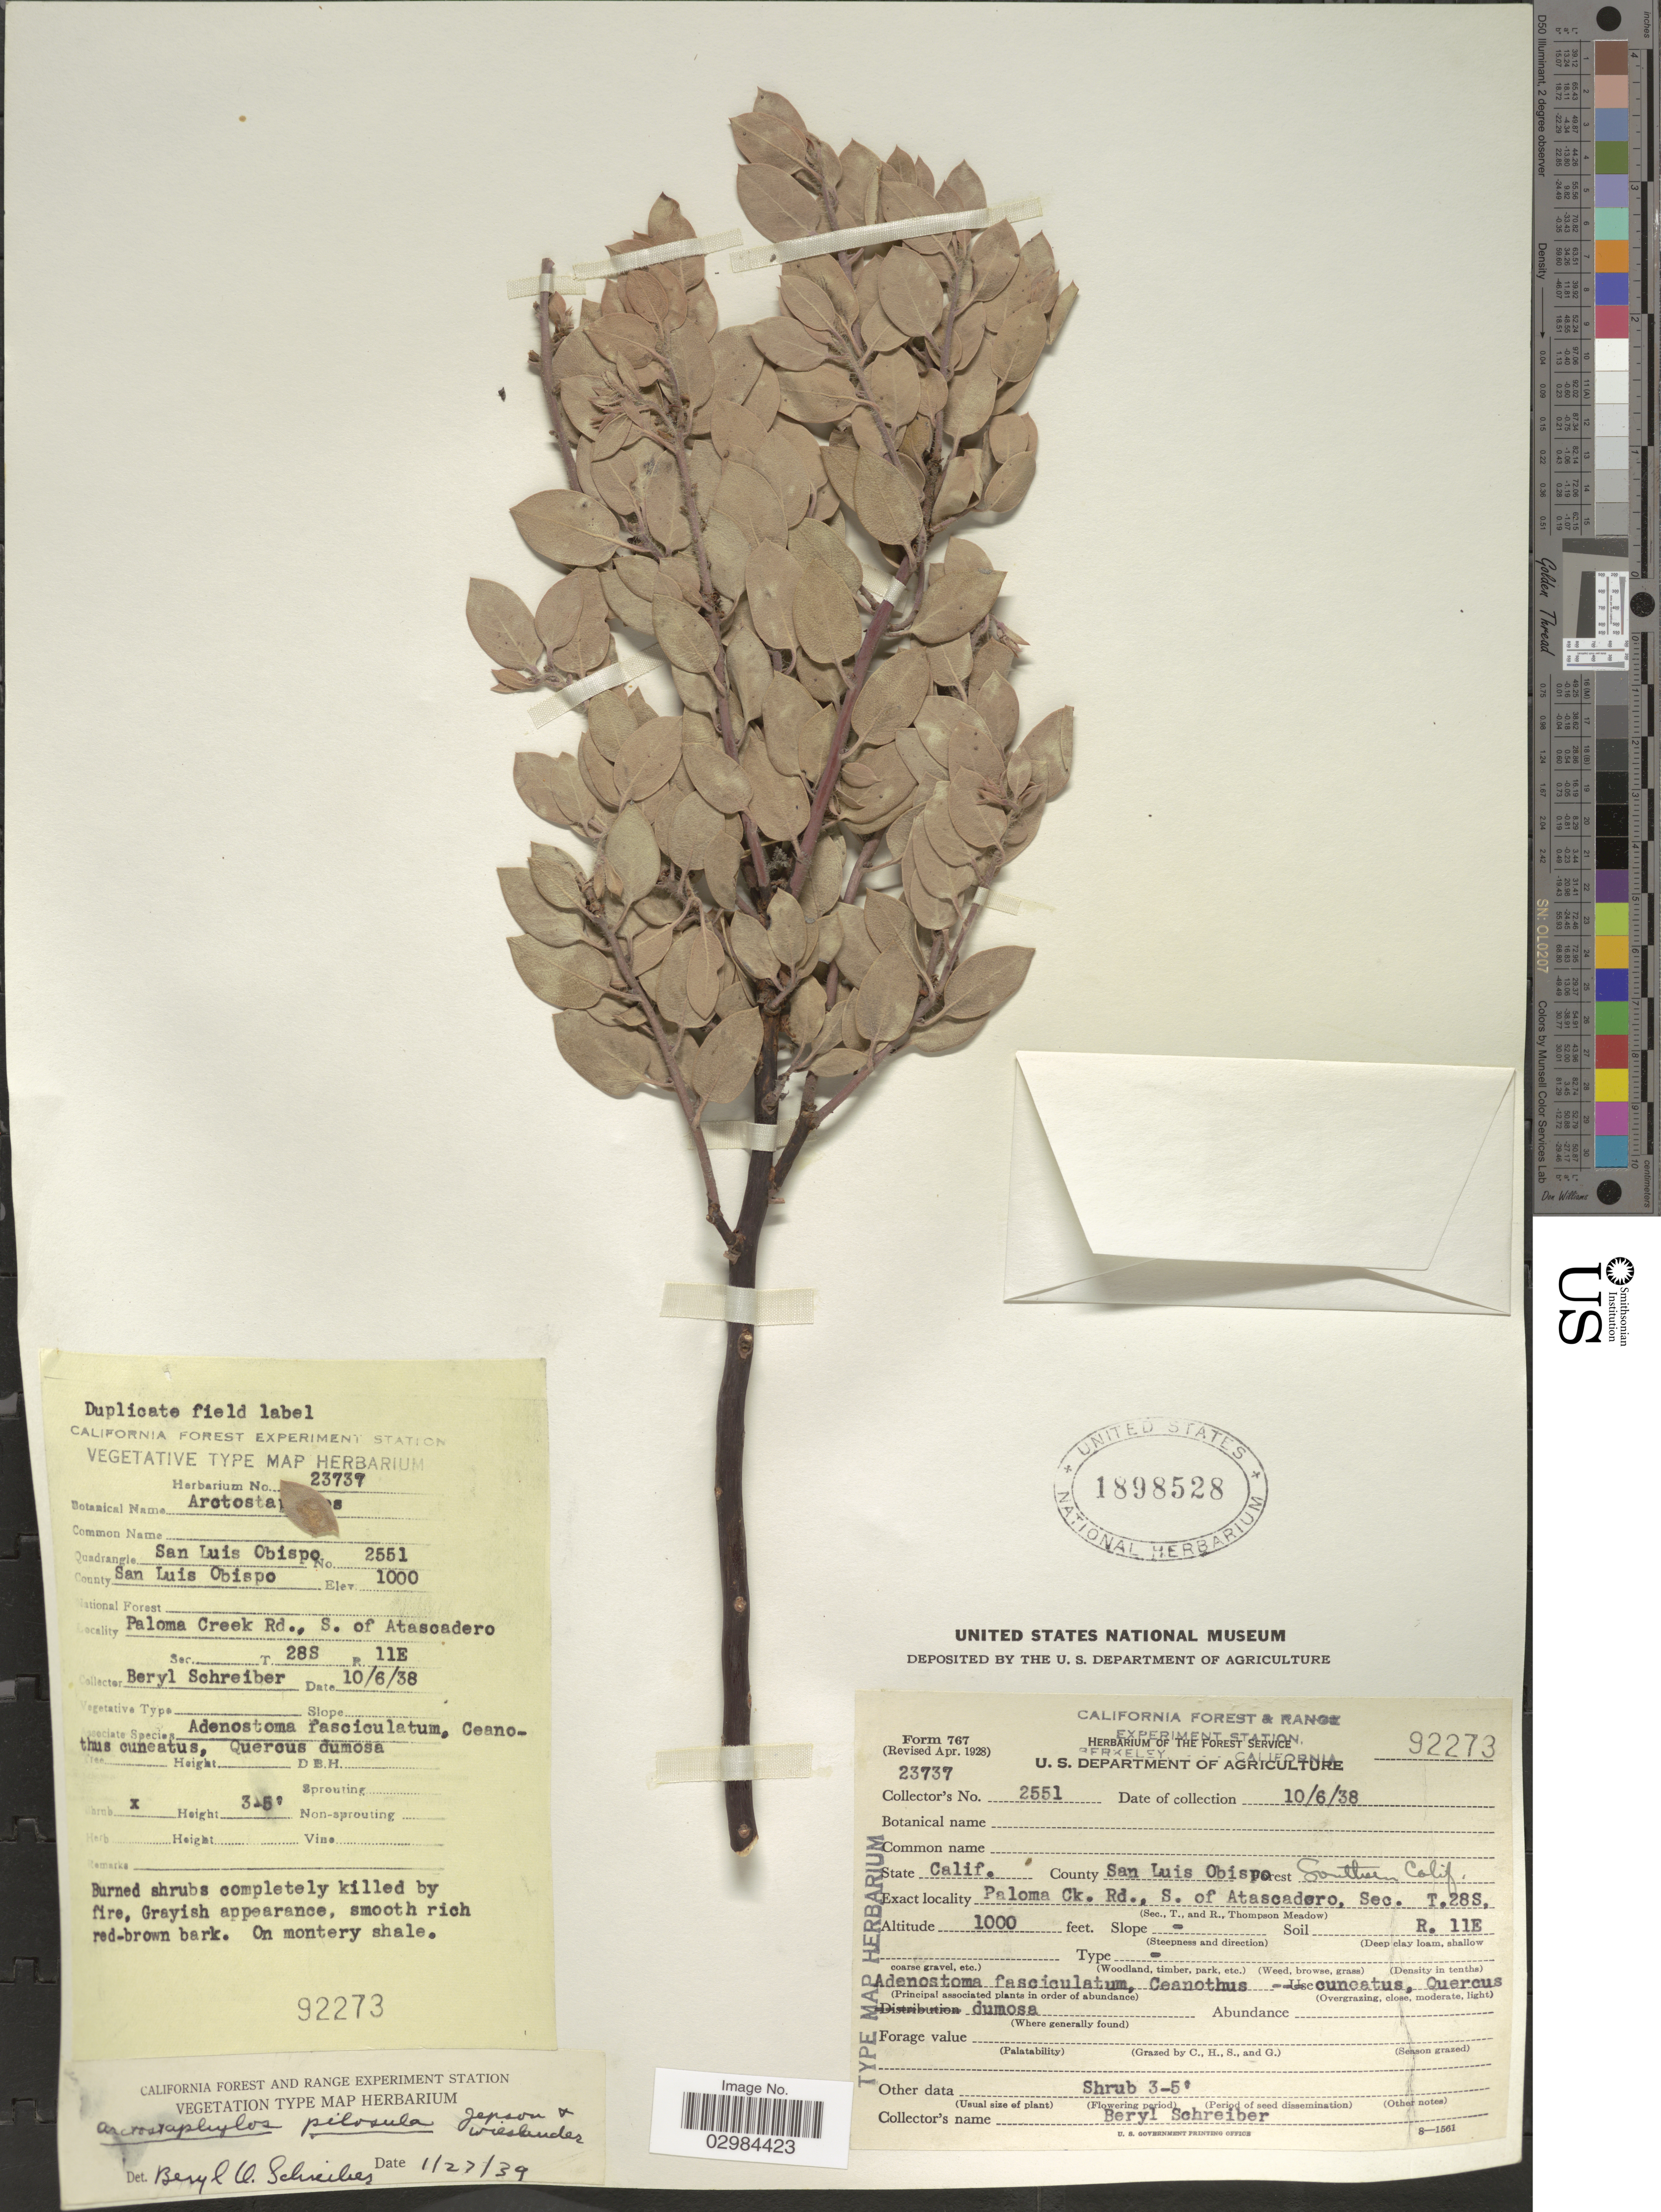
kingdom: Plantae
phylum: Tracheophyta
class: Magnoliopsida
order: Ericales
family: Ericaceae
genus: Arctostaphylos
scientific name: Arctostaphylos pilosula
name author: Jeps. & Wiesl.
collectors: B. O. Schreiber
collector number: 2551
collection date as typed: Transcribed d/m/y: 6/10/38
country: United States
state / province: California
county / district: San Luis Obispo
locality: County San Luis Obispo, Forest Southern California, Paloma Creek Rd., S. of Atascadero, Sec. T28S, R11E.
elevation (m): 305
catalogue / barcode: US 1898528